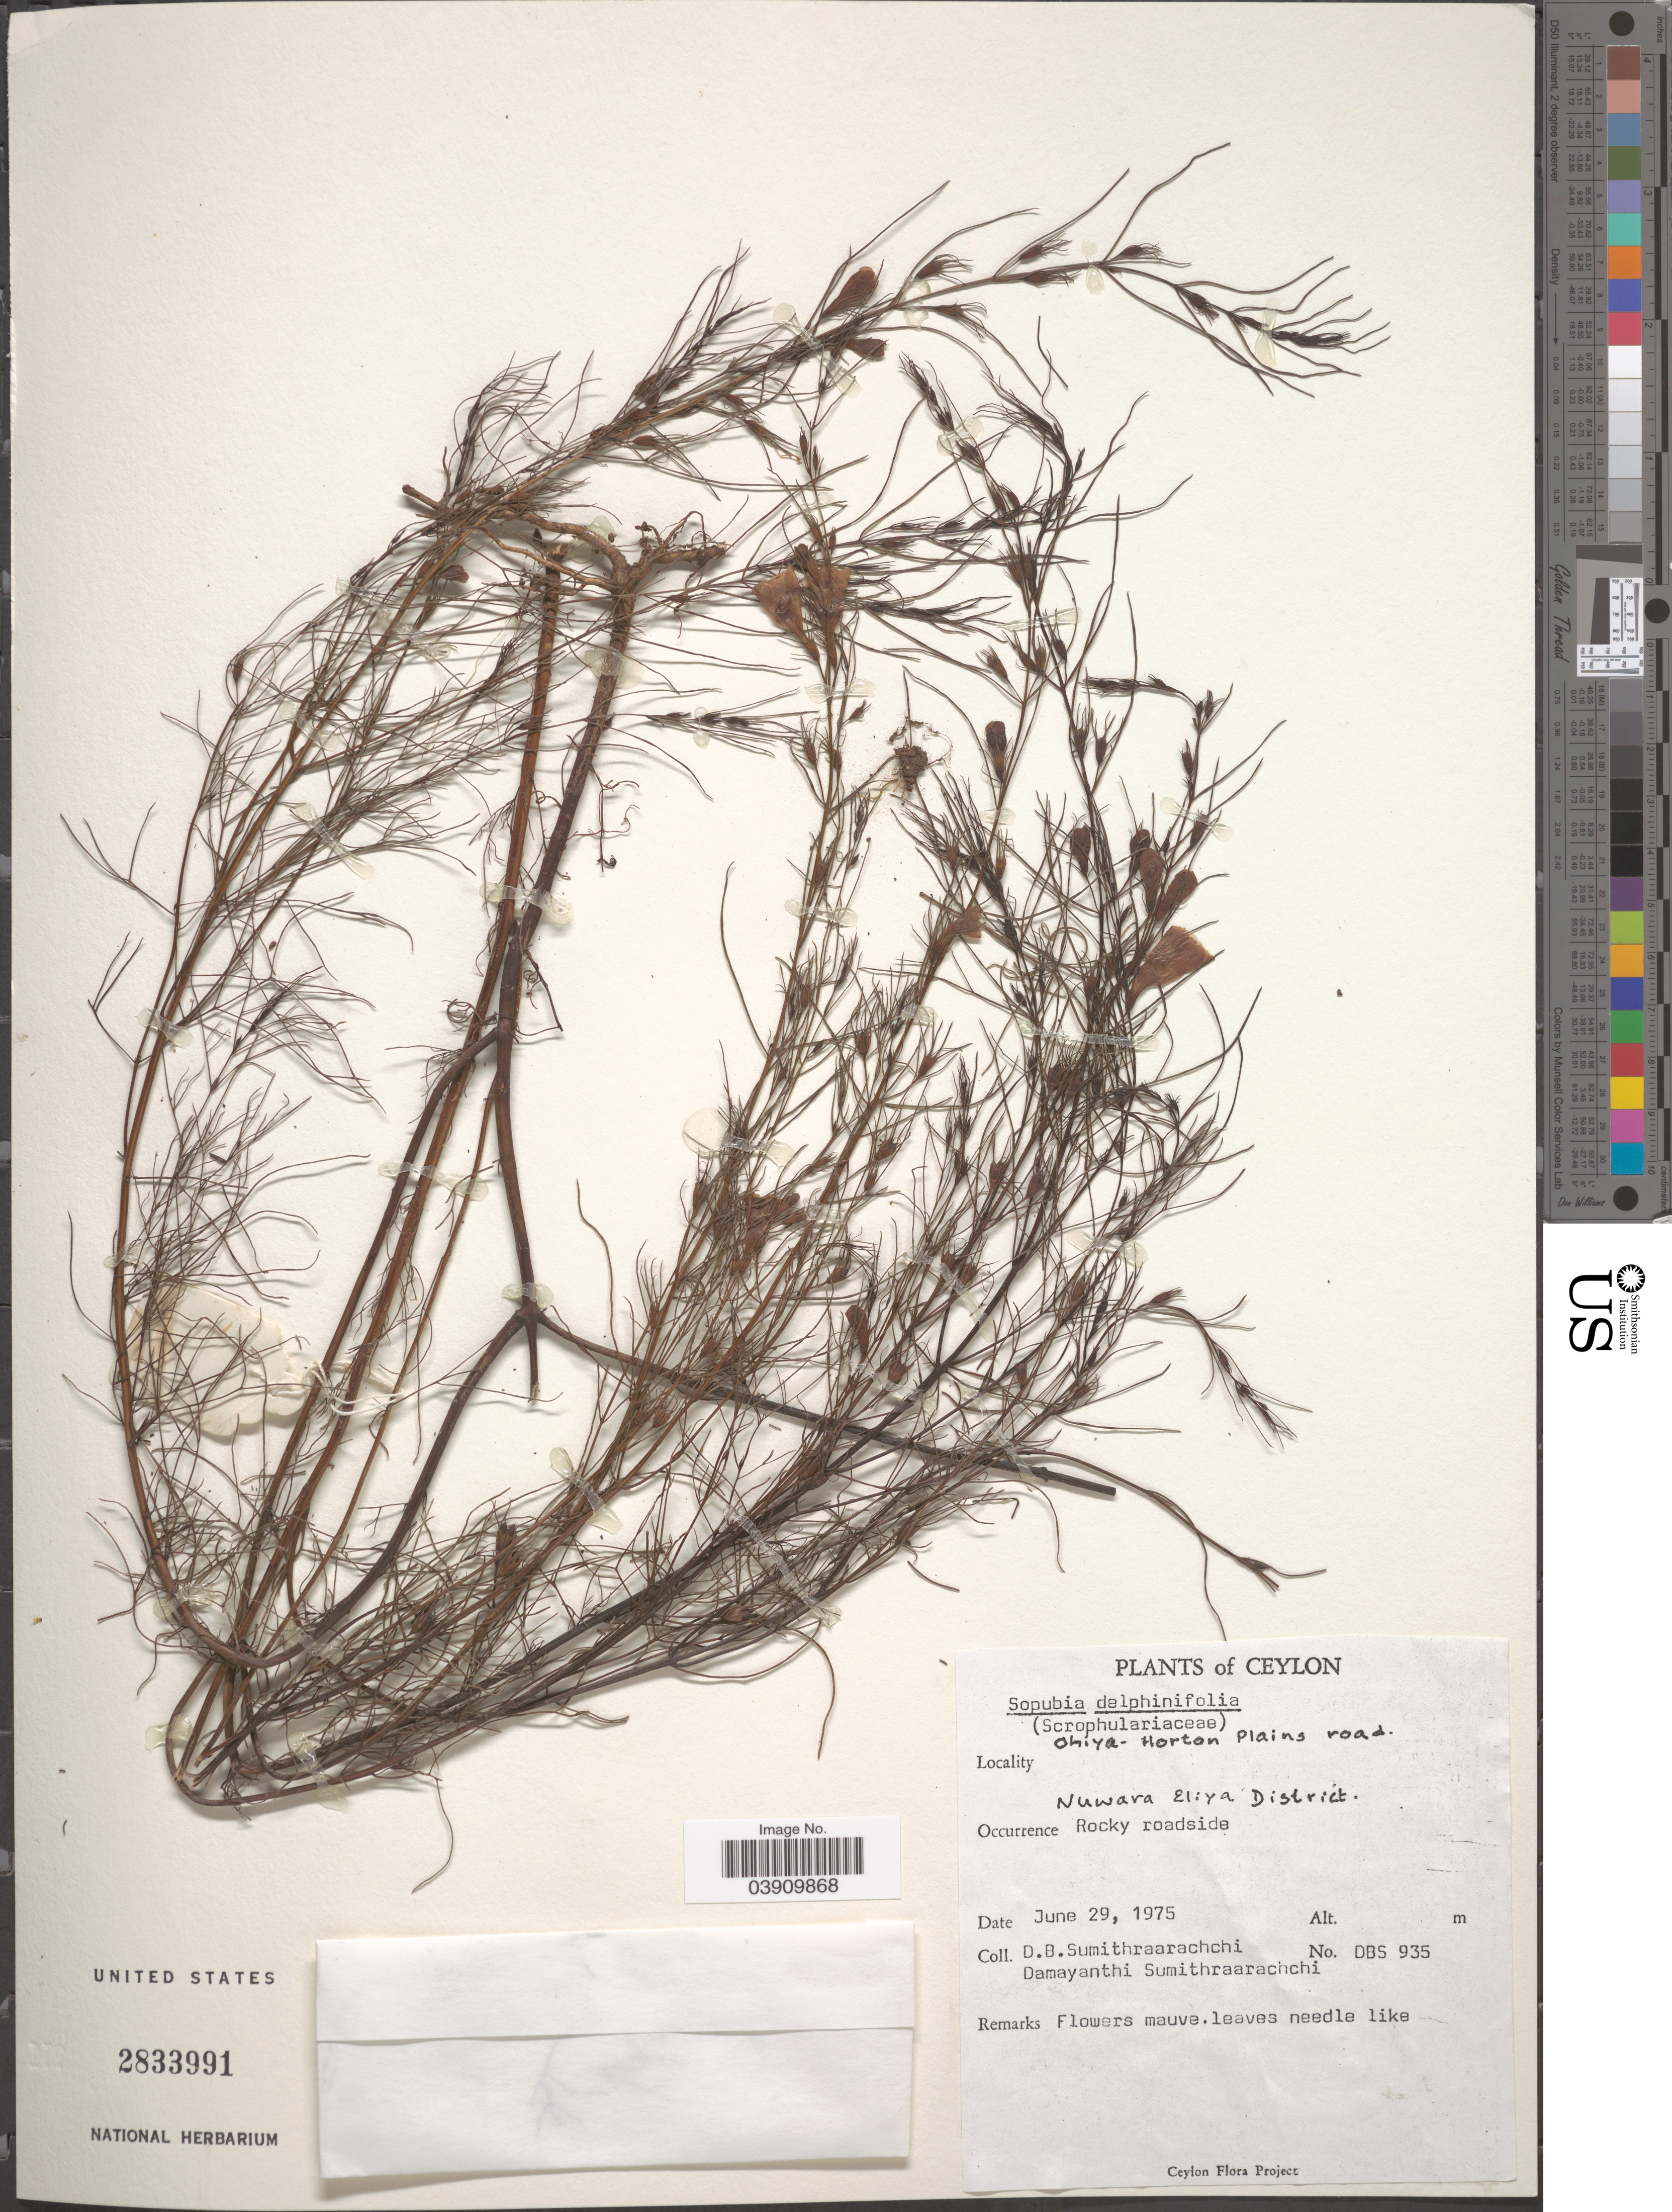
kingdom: Plantae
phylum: Tracheophyta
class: Magnoliopsida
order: Lamiales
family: Orobanchaceae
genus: Sopubia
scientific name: Sopubia delphinifolia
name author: G. Don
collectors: D. B. Sumithraarachchi & D. Sumithraarachchi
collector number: DBS 935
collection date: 1975-06-29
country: Sri Lanka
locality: Ceylon. Ohiya-Horton Plains road. Nuwara Eliya District.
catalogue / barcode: US 2833991